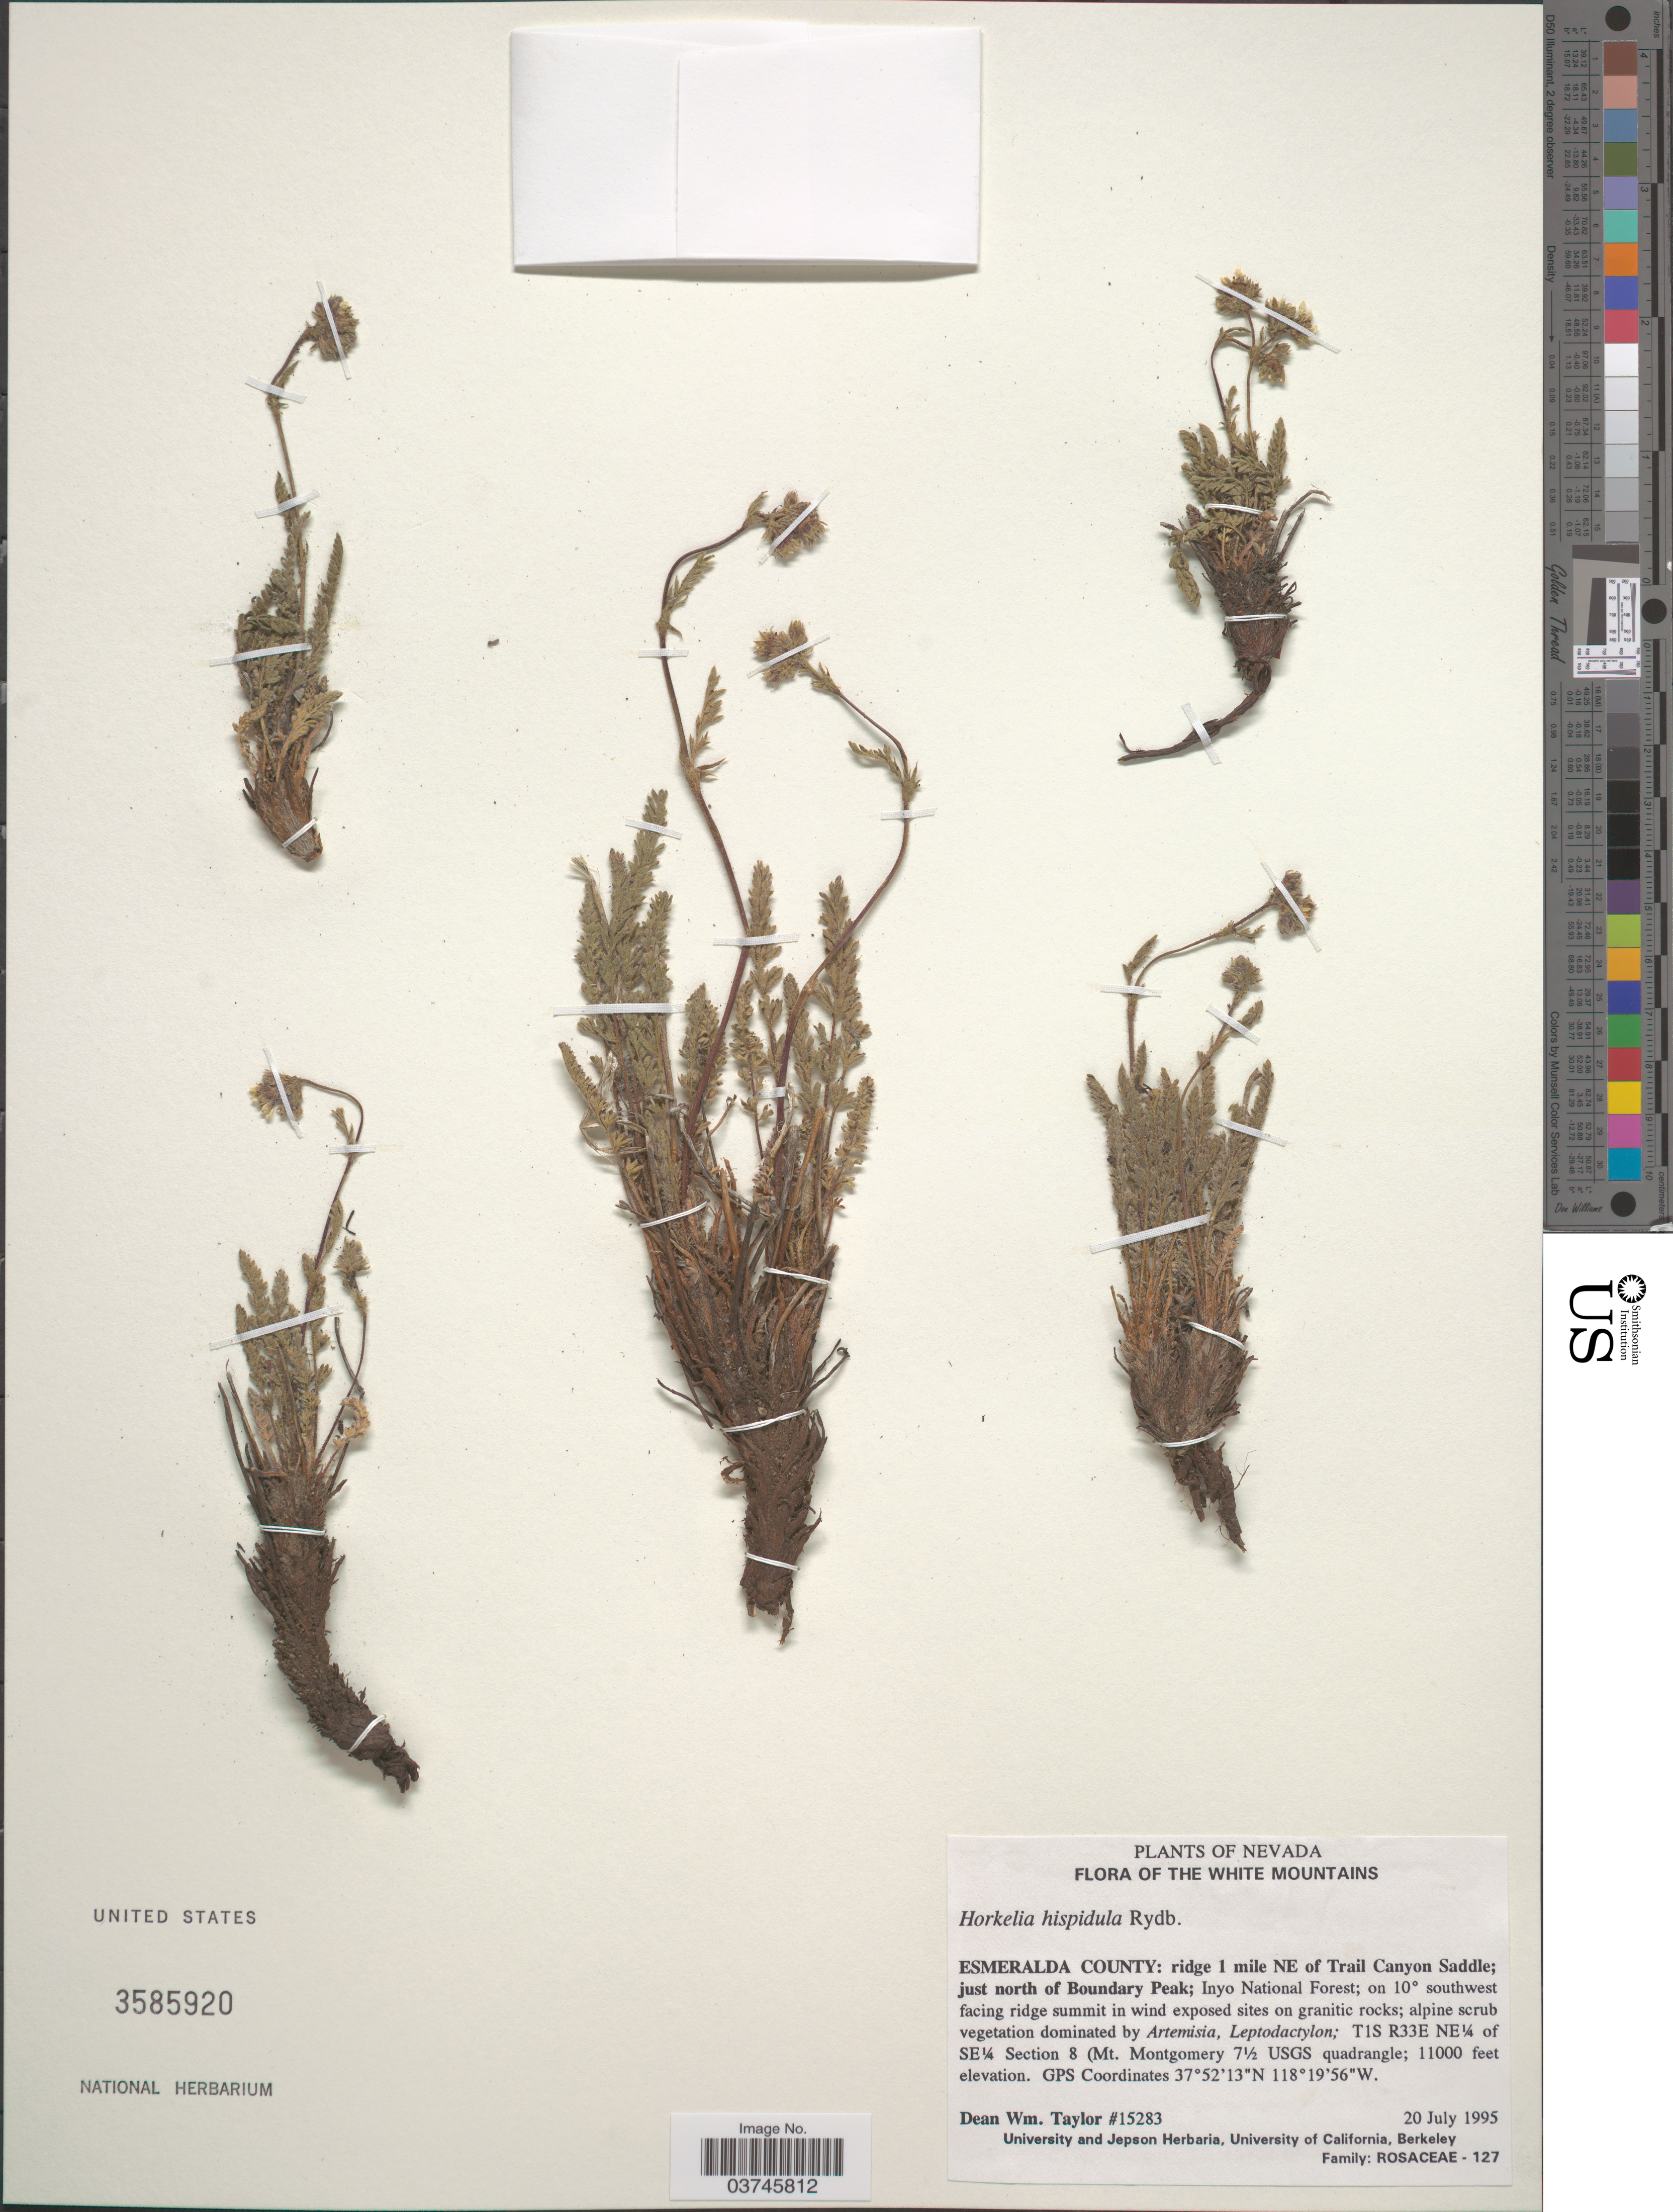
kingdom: Plantae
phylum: Tracheophyta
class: Magnoliopsida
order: Rosales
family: Rosaceae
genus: Potentilla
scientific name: Potentilla hispidula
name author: (Rydb.) Jeps.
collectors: D. W. Taylor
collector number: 15283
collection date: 1995-07-20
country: United States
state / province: Nevada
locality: White Mountains. Esmeralda County: ridge 1 mile NE of Trail Canyon Saddle; just north of Boundary Peak; Inyo National Forest; on 10° southwest facing ridge summit. T1S R33E NE¼ of SE¼ Section 8 (Mt. Montgomery 7½ USGS quadrangle.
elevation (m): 3353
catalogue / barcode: US 3585920